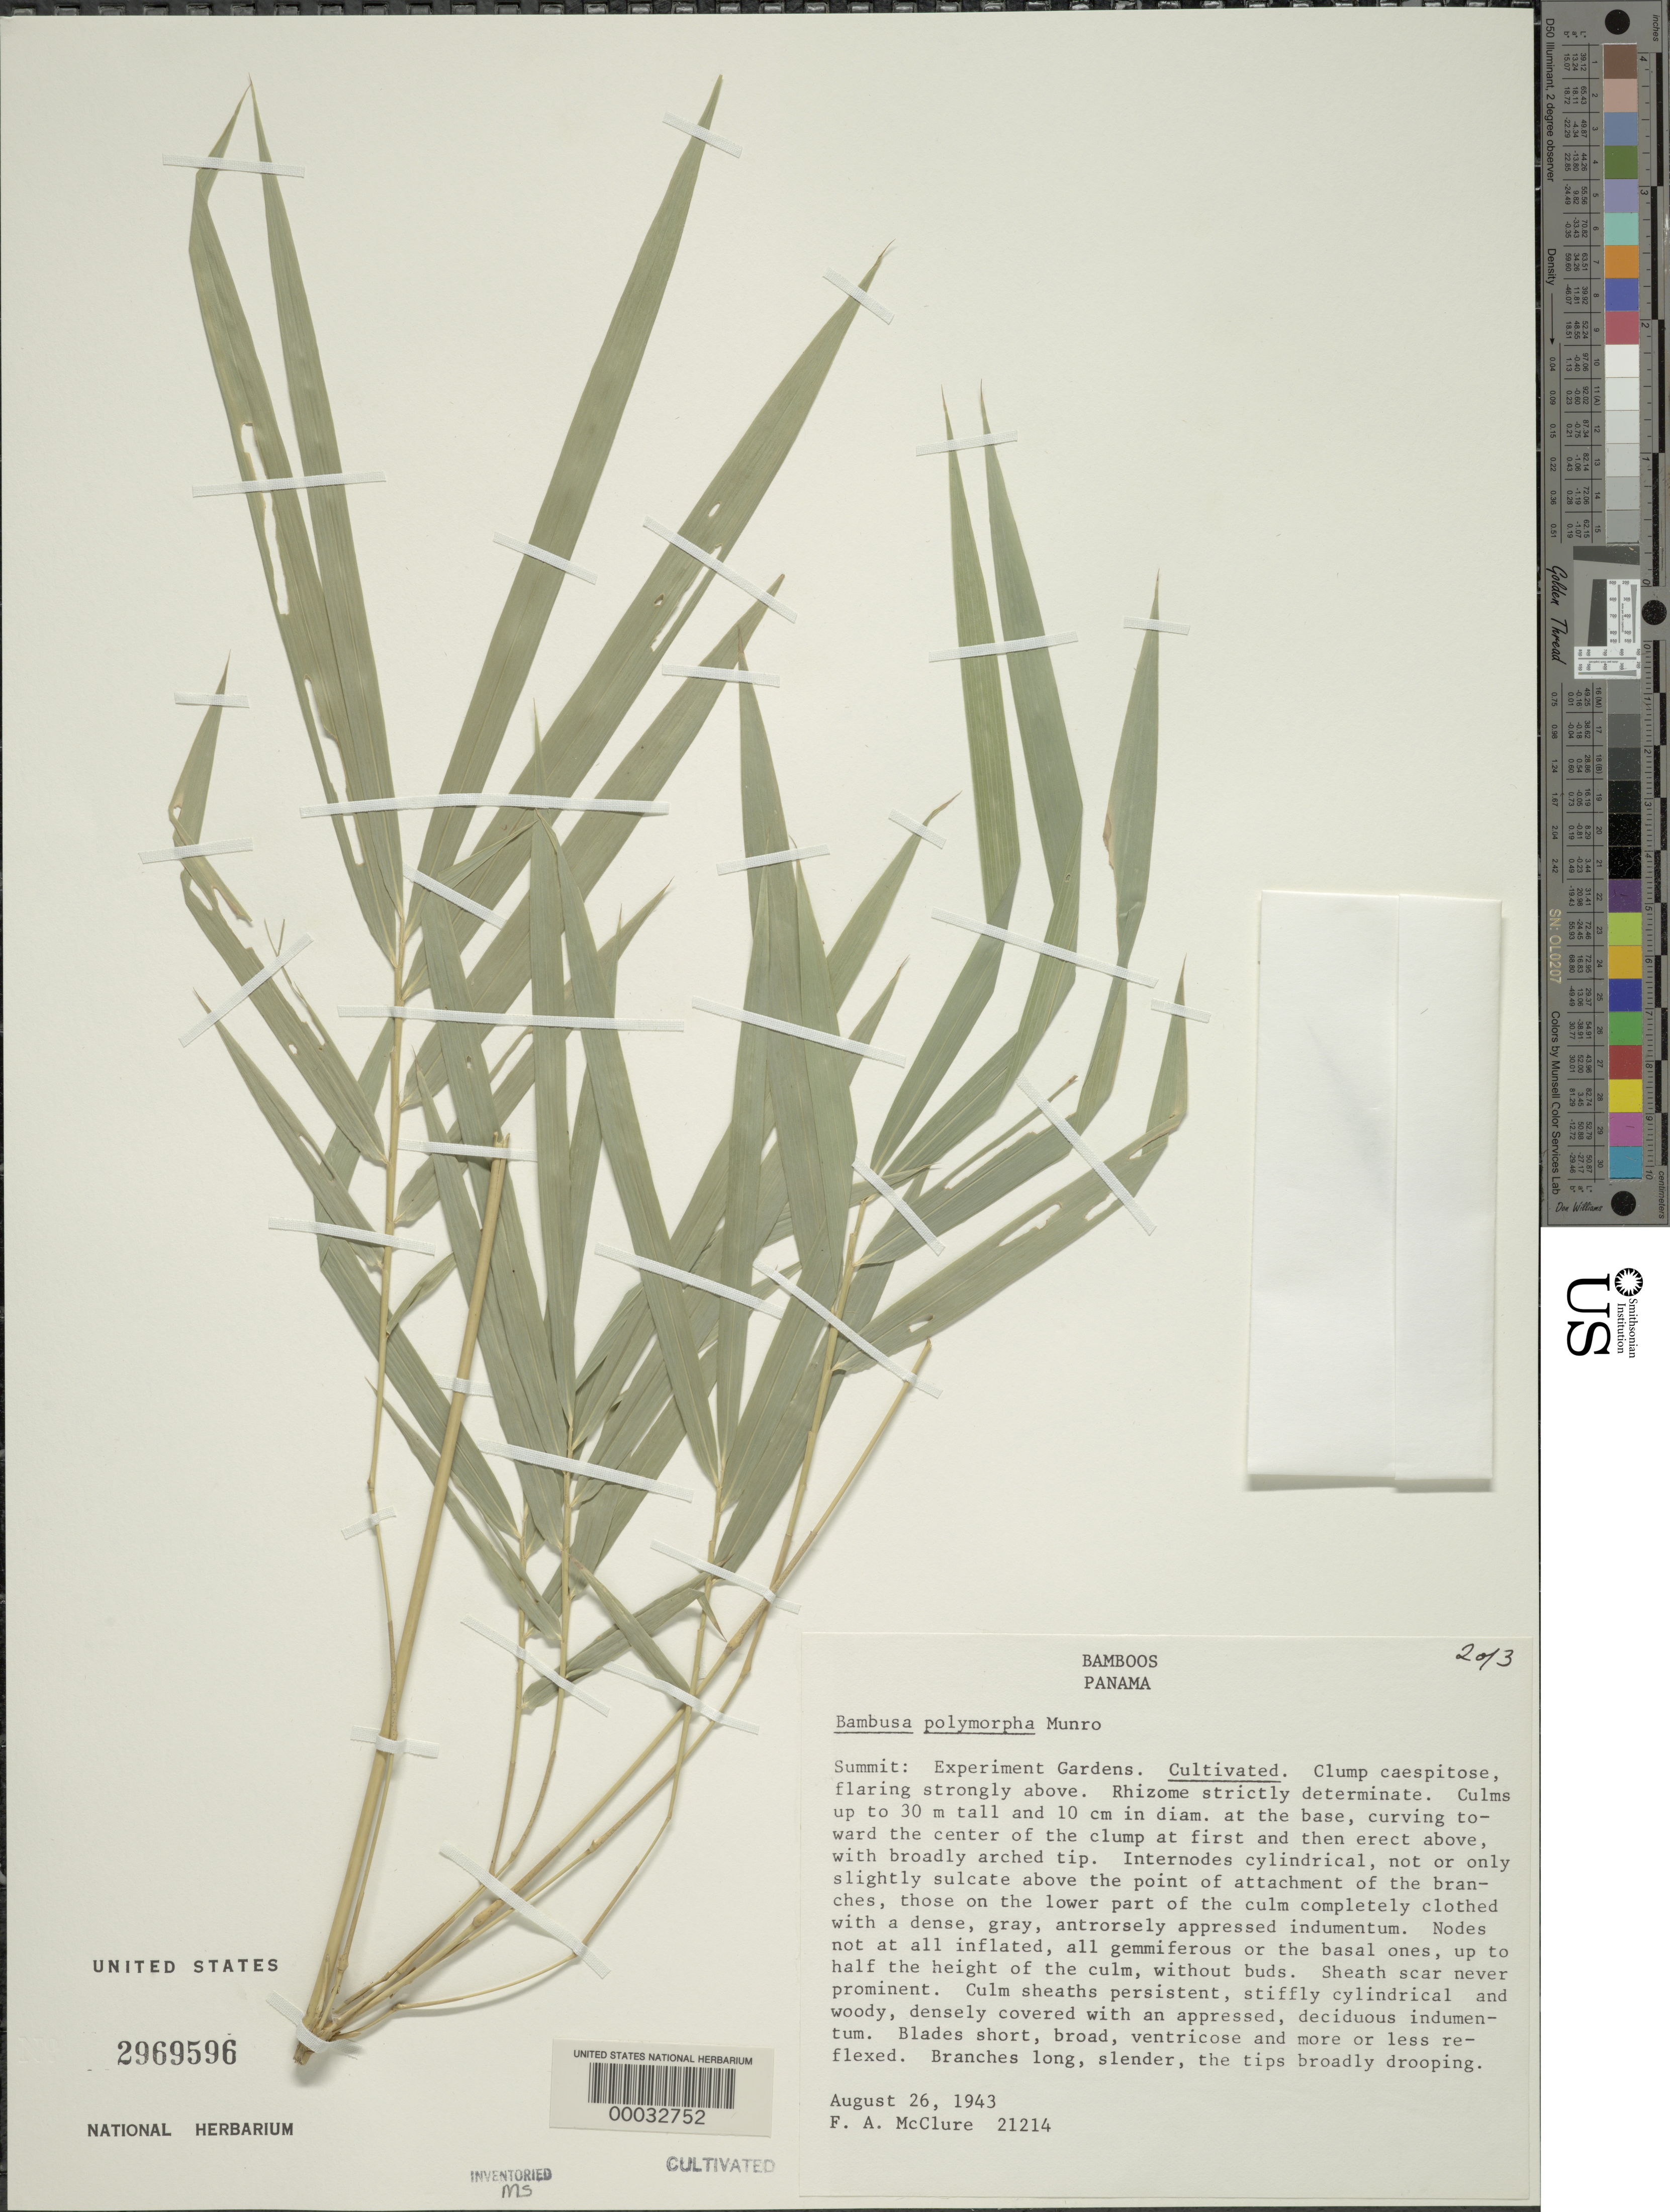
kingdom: Plantae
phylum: Tracheophyta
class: Liliopsida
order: Poales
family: Poaceae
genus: Bambusa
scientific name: Bambusa polymorpha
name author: Munro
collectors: F. A. McClure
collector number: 21214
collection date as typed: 26 Aug 1943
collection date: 1943-08-26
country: Panama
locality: Esperimental Gardens summit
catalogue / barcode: US 2969596